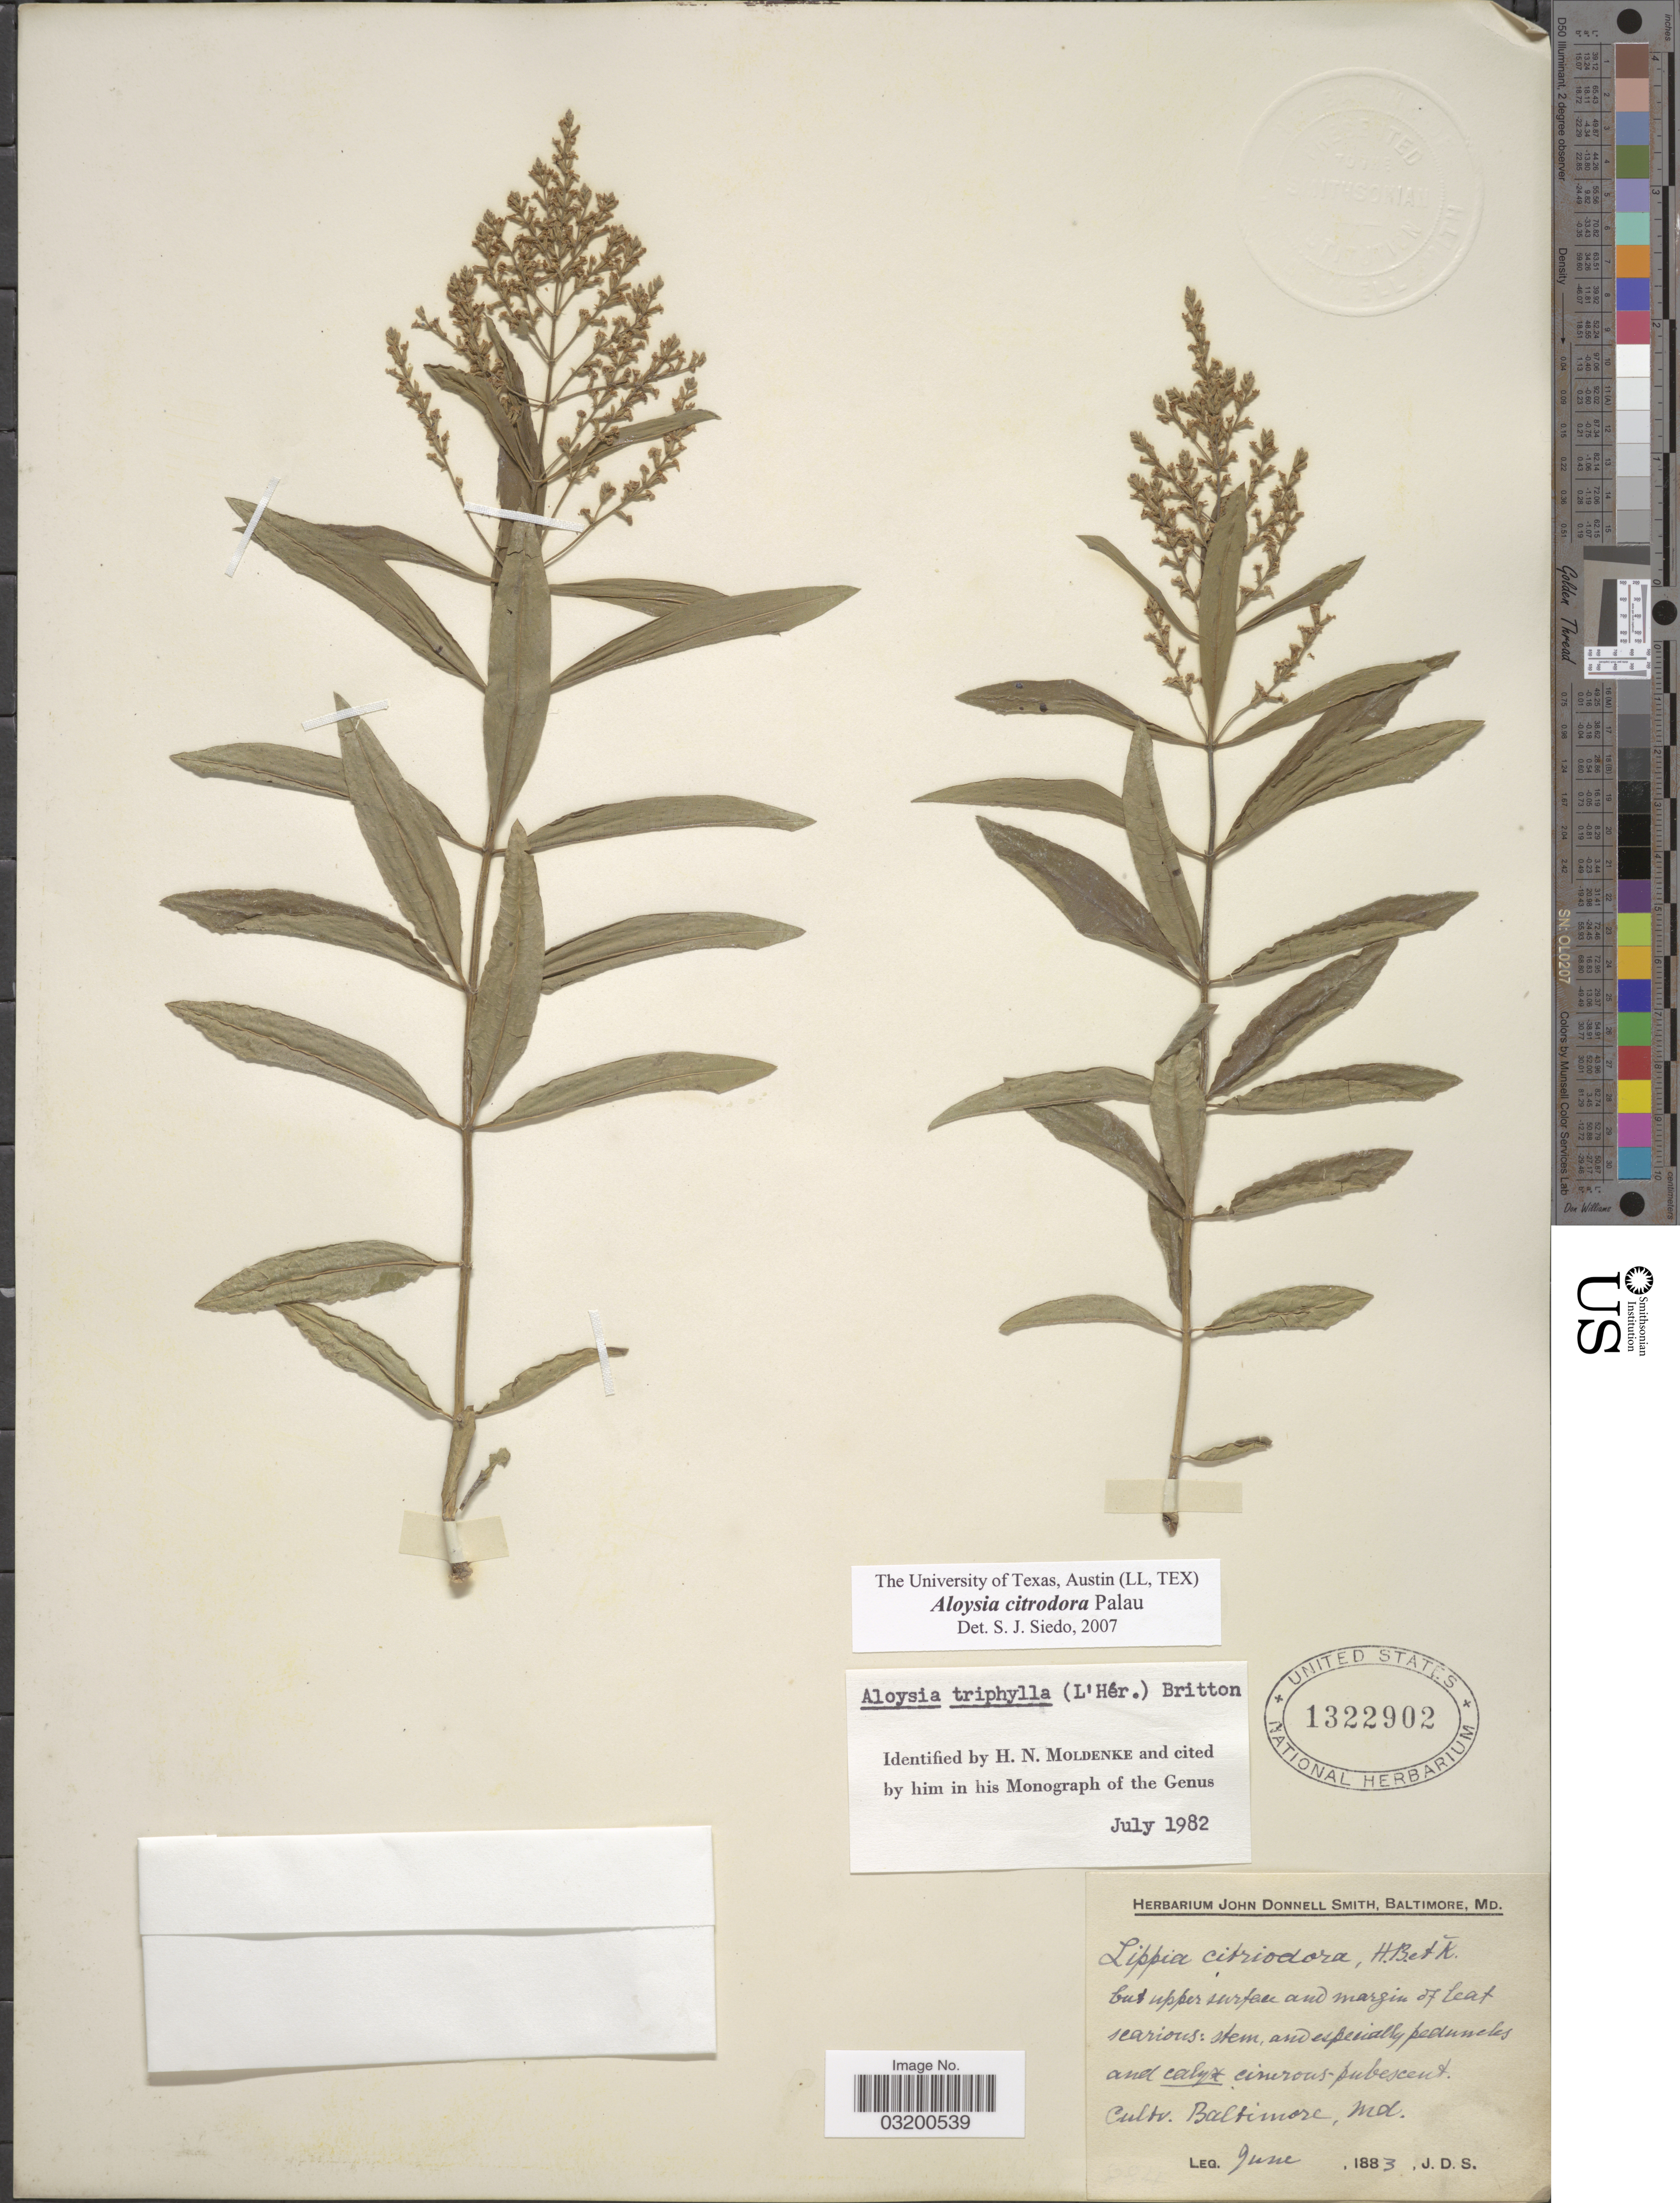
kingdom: Plantae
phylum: Tracheophyta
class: Magnoliopsida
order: Lamiales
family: Verbenaceae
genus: Aloysia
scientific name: Aloysia citrodora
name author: Paláu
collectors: J. Donnell Smith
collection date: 1883-06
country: United States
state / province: Maryland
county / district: City of Baltimore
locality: Baltimore.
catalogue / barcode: US 1322902